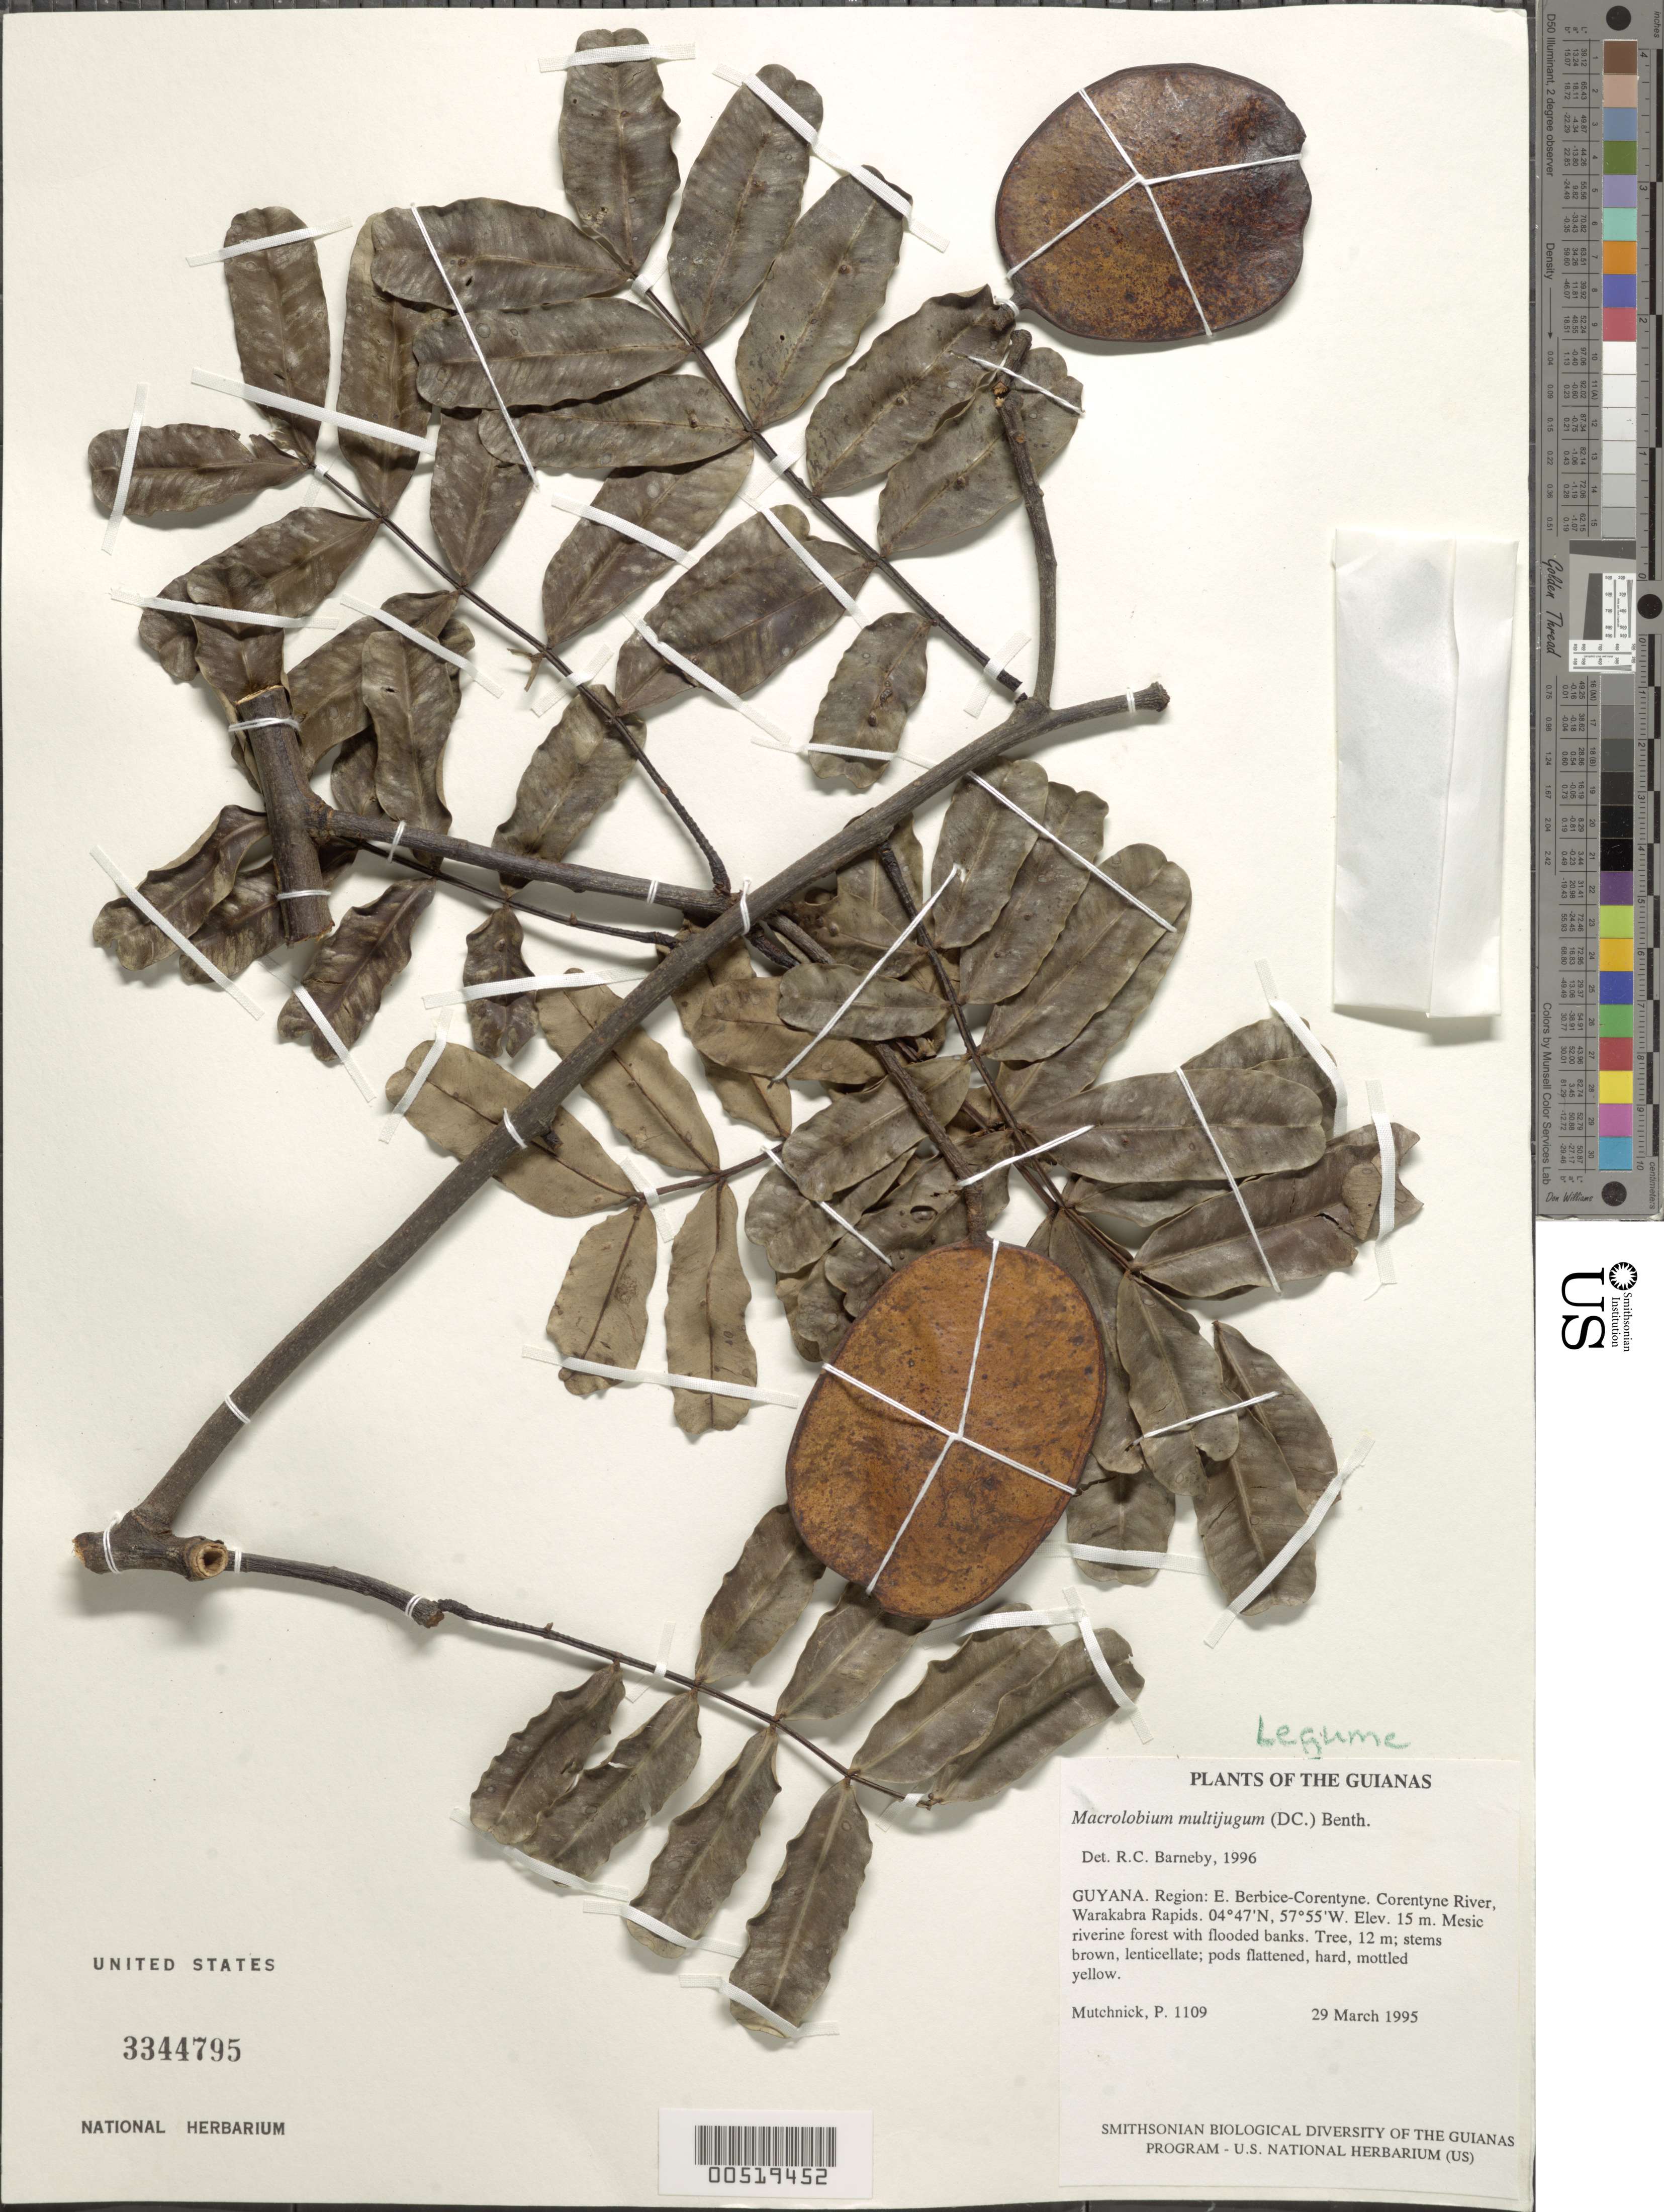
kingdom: Plantae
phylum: Tracheophyta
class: Magnoliopsida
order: Fabales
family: Fabaceae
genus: Macrolobium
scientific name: Macrolobium multijugum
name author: (DC.) Benth.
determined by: Barneby, Rupert C., (NY)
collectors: P. Mutchnick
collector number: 1109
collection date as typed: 29 March 1995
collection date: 1995-03-29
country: Guyana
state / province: E. Berbice-Corentyne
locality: Corentyne River, Warakabra Rapids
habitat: Mesic riverine forest with flooded banks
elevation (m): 15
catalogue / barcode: US 3344795